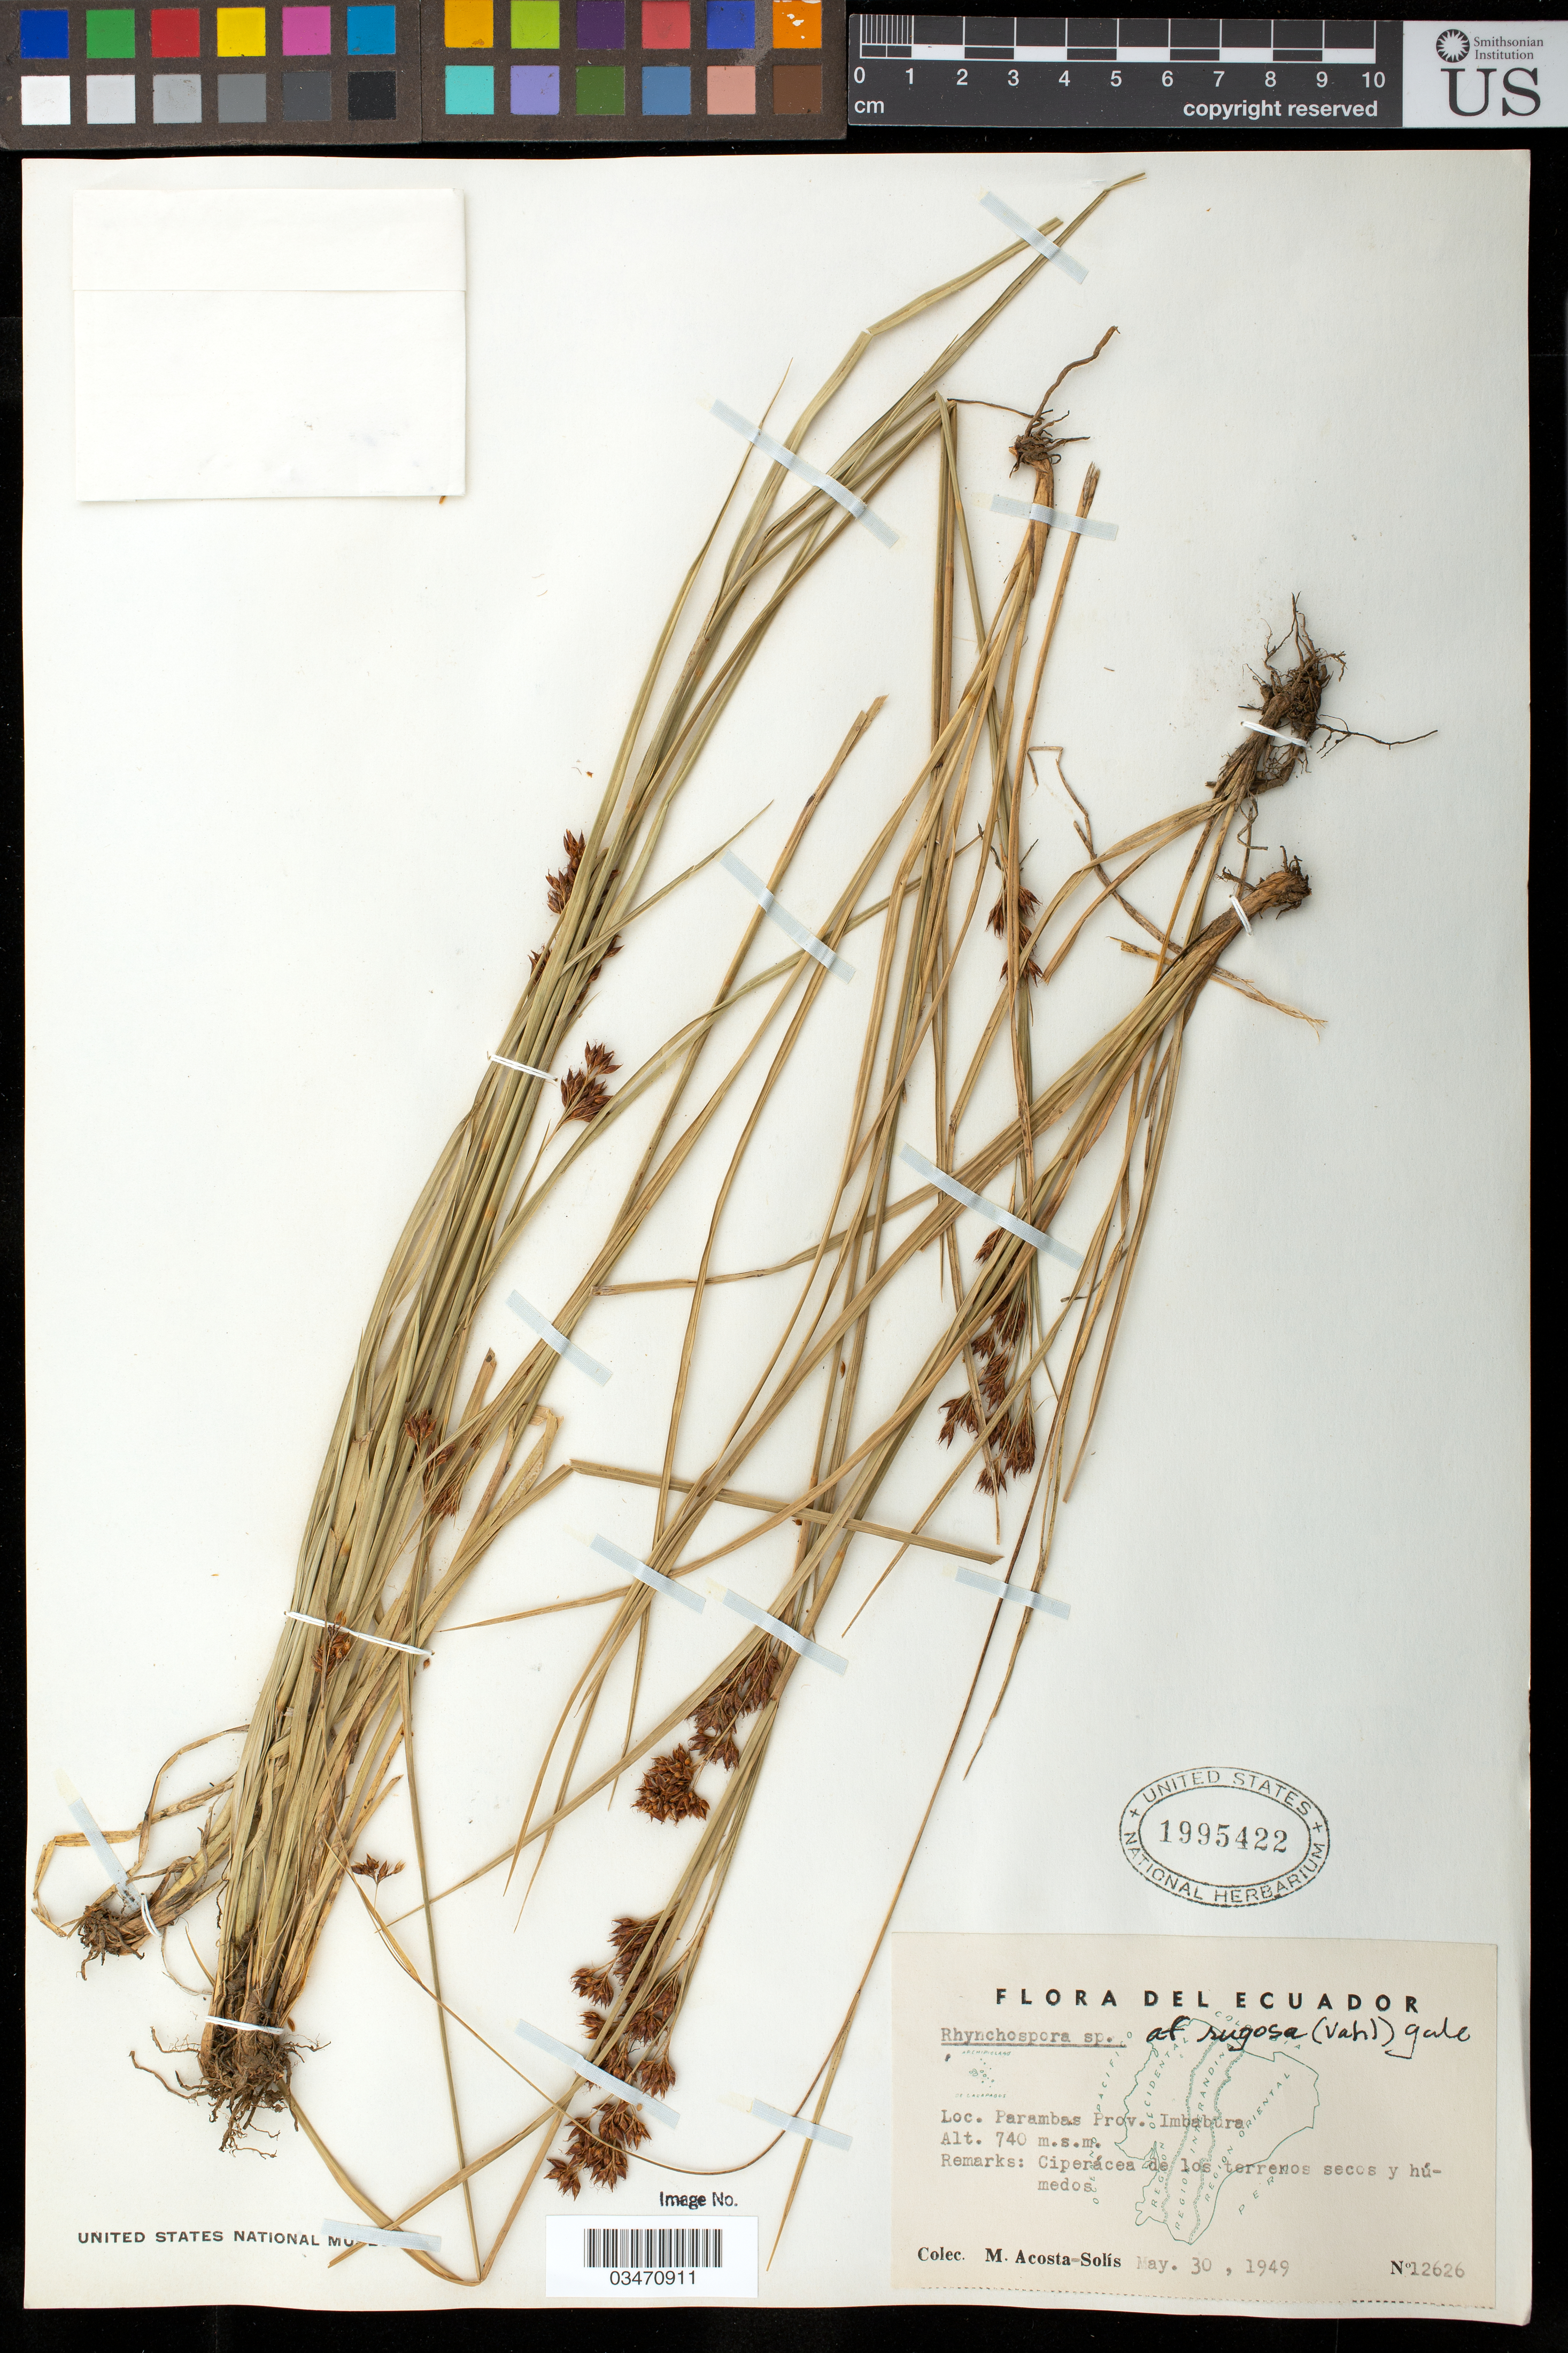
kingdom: Plantae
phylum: Tracheophyta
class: Liliopsida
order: Poales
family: Cyperaceae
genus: Rhynchospora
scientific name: Rhynchospora rugosa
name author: (Vahl) Gale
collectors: M. Acosta Solis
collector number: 12626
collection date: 1949-05-30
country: Ecuador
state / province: Imbabura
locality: Parambas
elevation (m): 740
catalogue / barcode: US 1995422